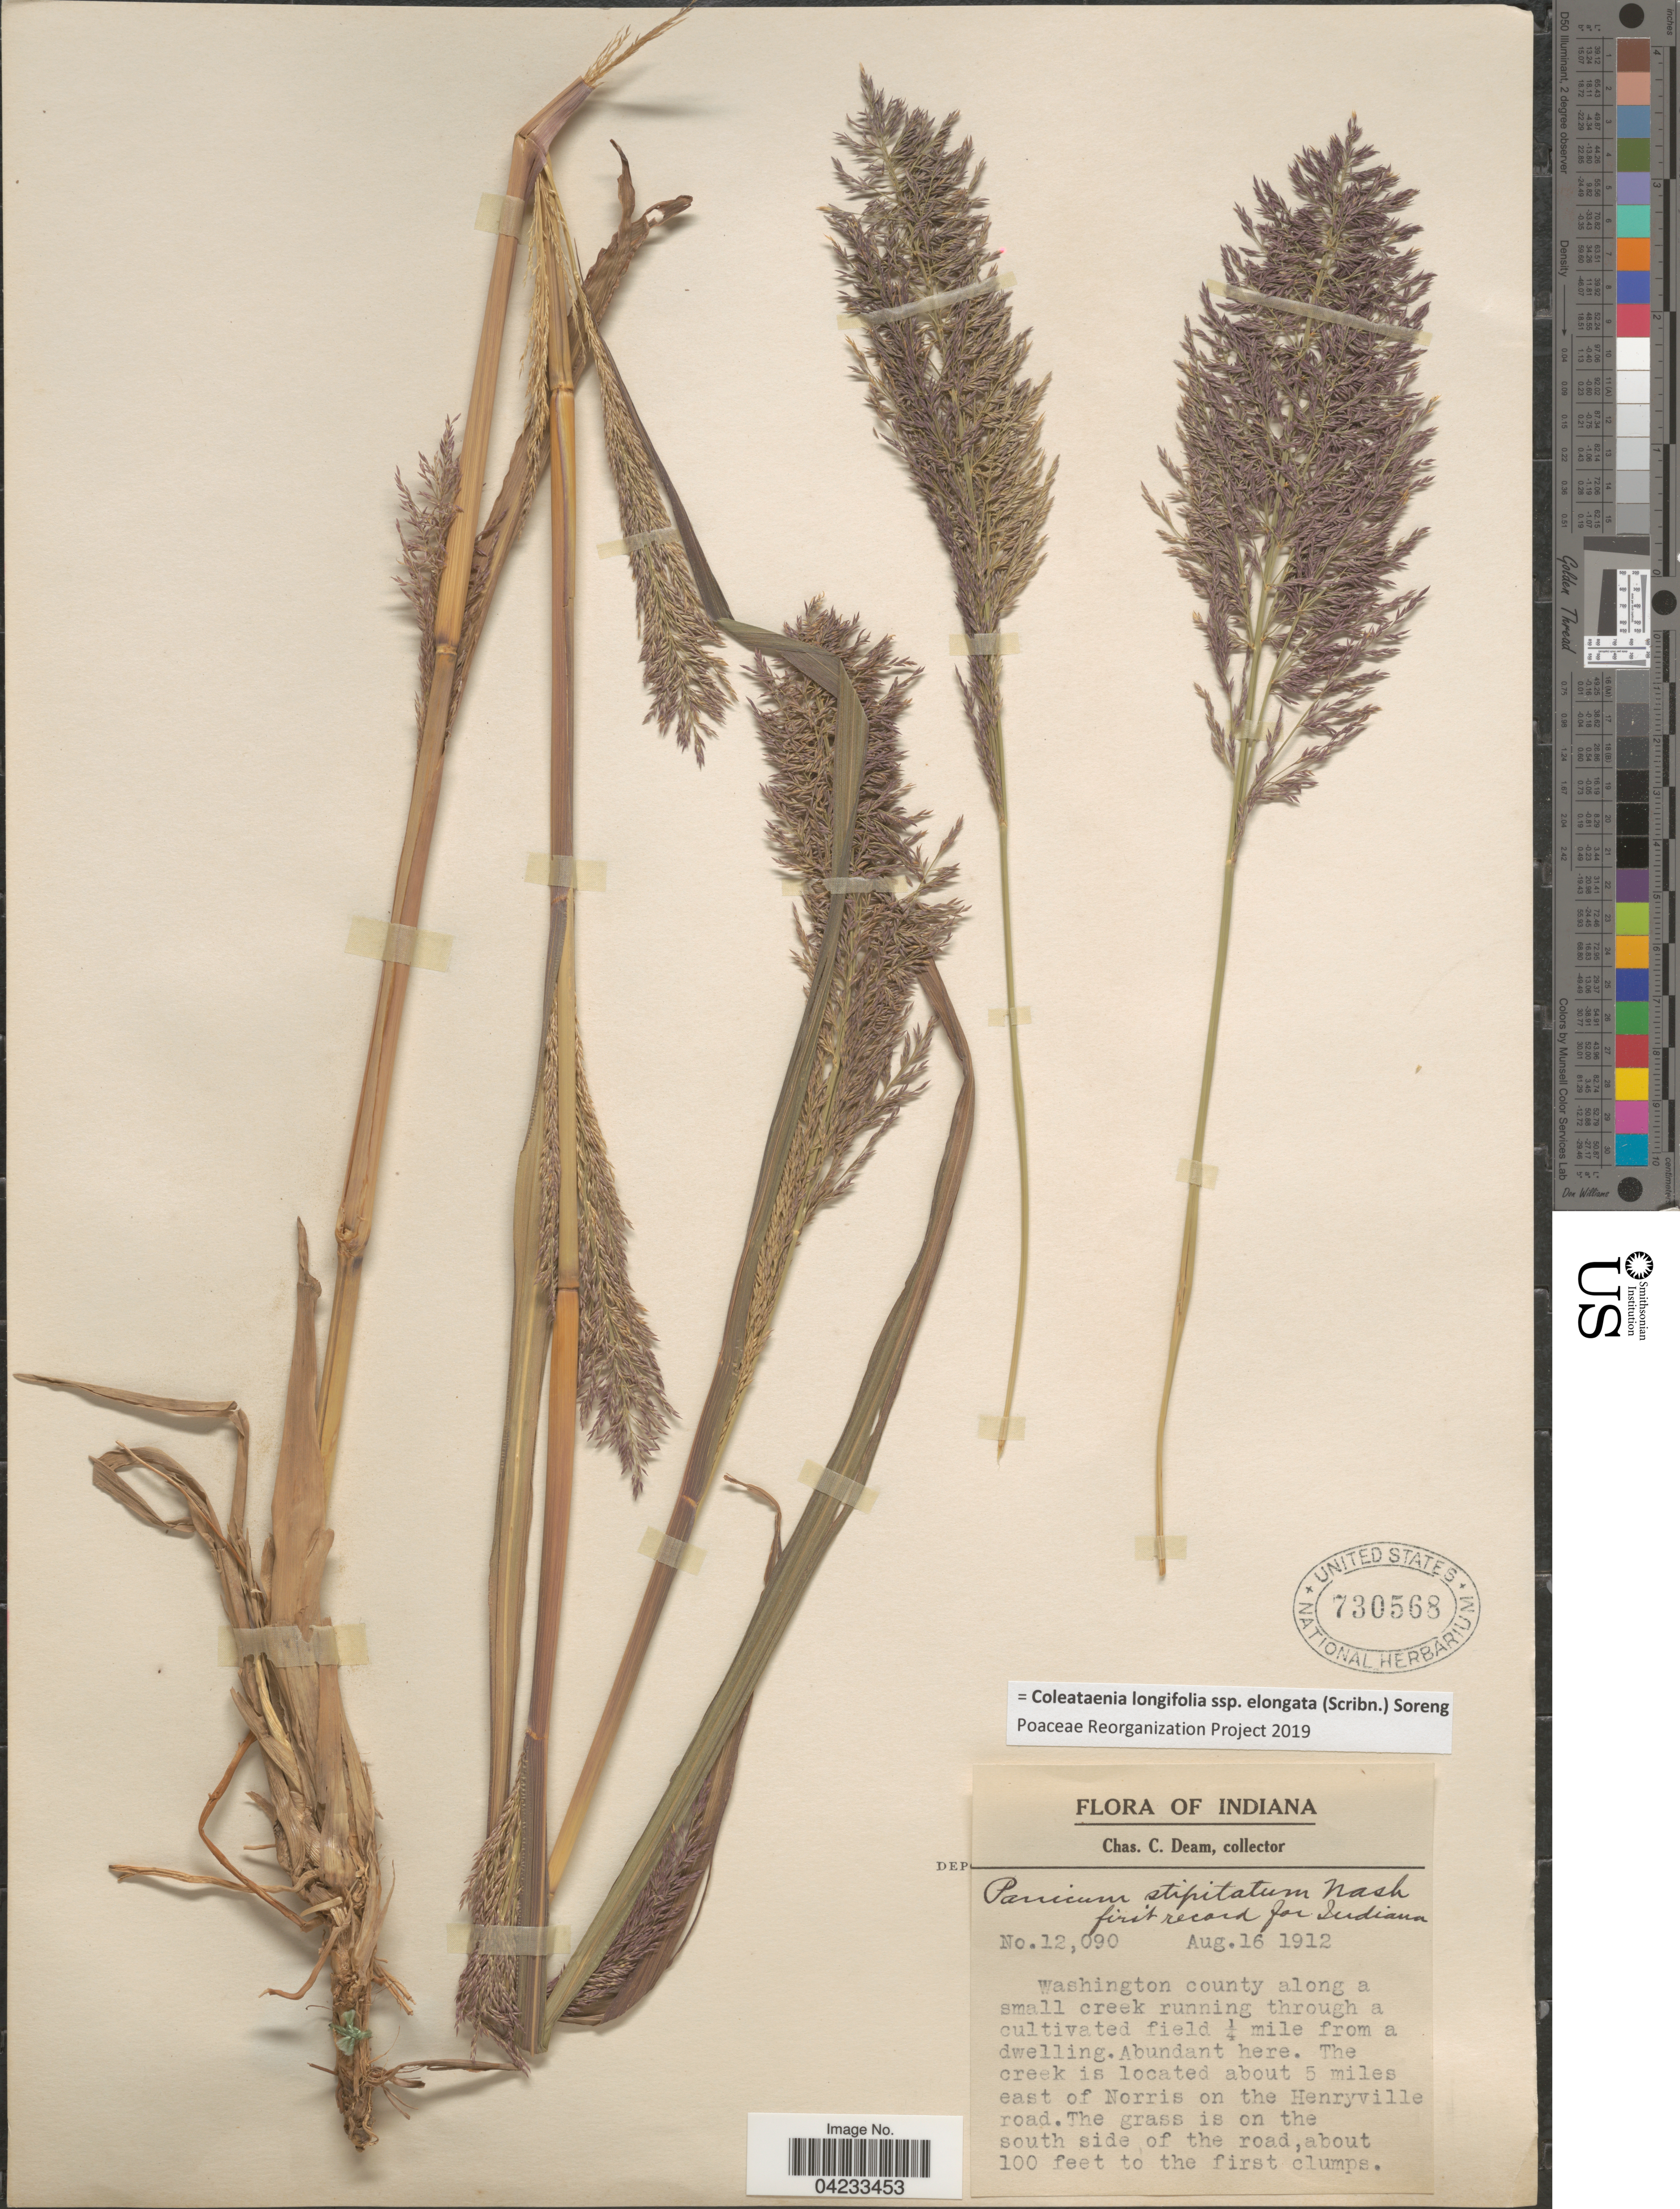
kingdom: Plantae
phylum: Tracheophyta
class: Liliopsida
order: Poales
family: Poaceae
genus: Coleataenia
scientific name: Coleataenia longifolia subsp. elongata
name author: (Scribn.) Soreng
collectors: C. C. Deam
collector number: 12090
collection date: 1912-08-16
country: United States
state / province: Indiana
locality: Washington county along a small creek running through a cultivated field 1/4 mile from a dwelling. The creek is located about 5 miles east of Norros on the Henryville road.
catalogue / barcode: US 730568